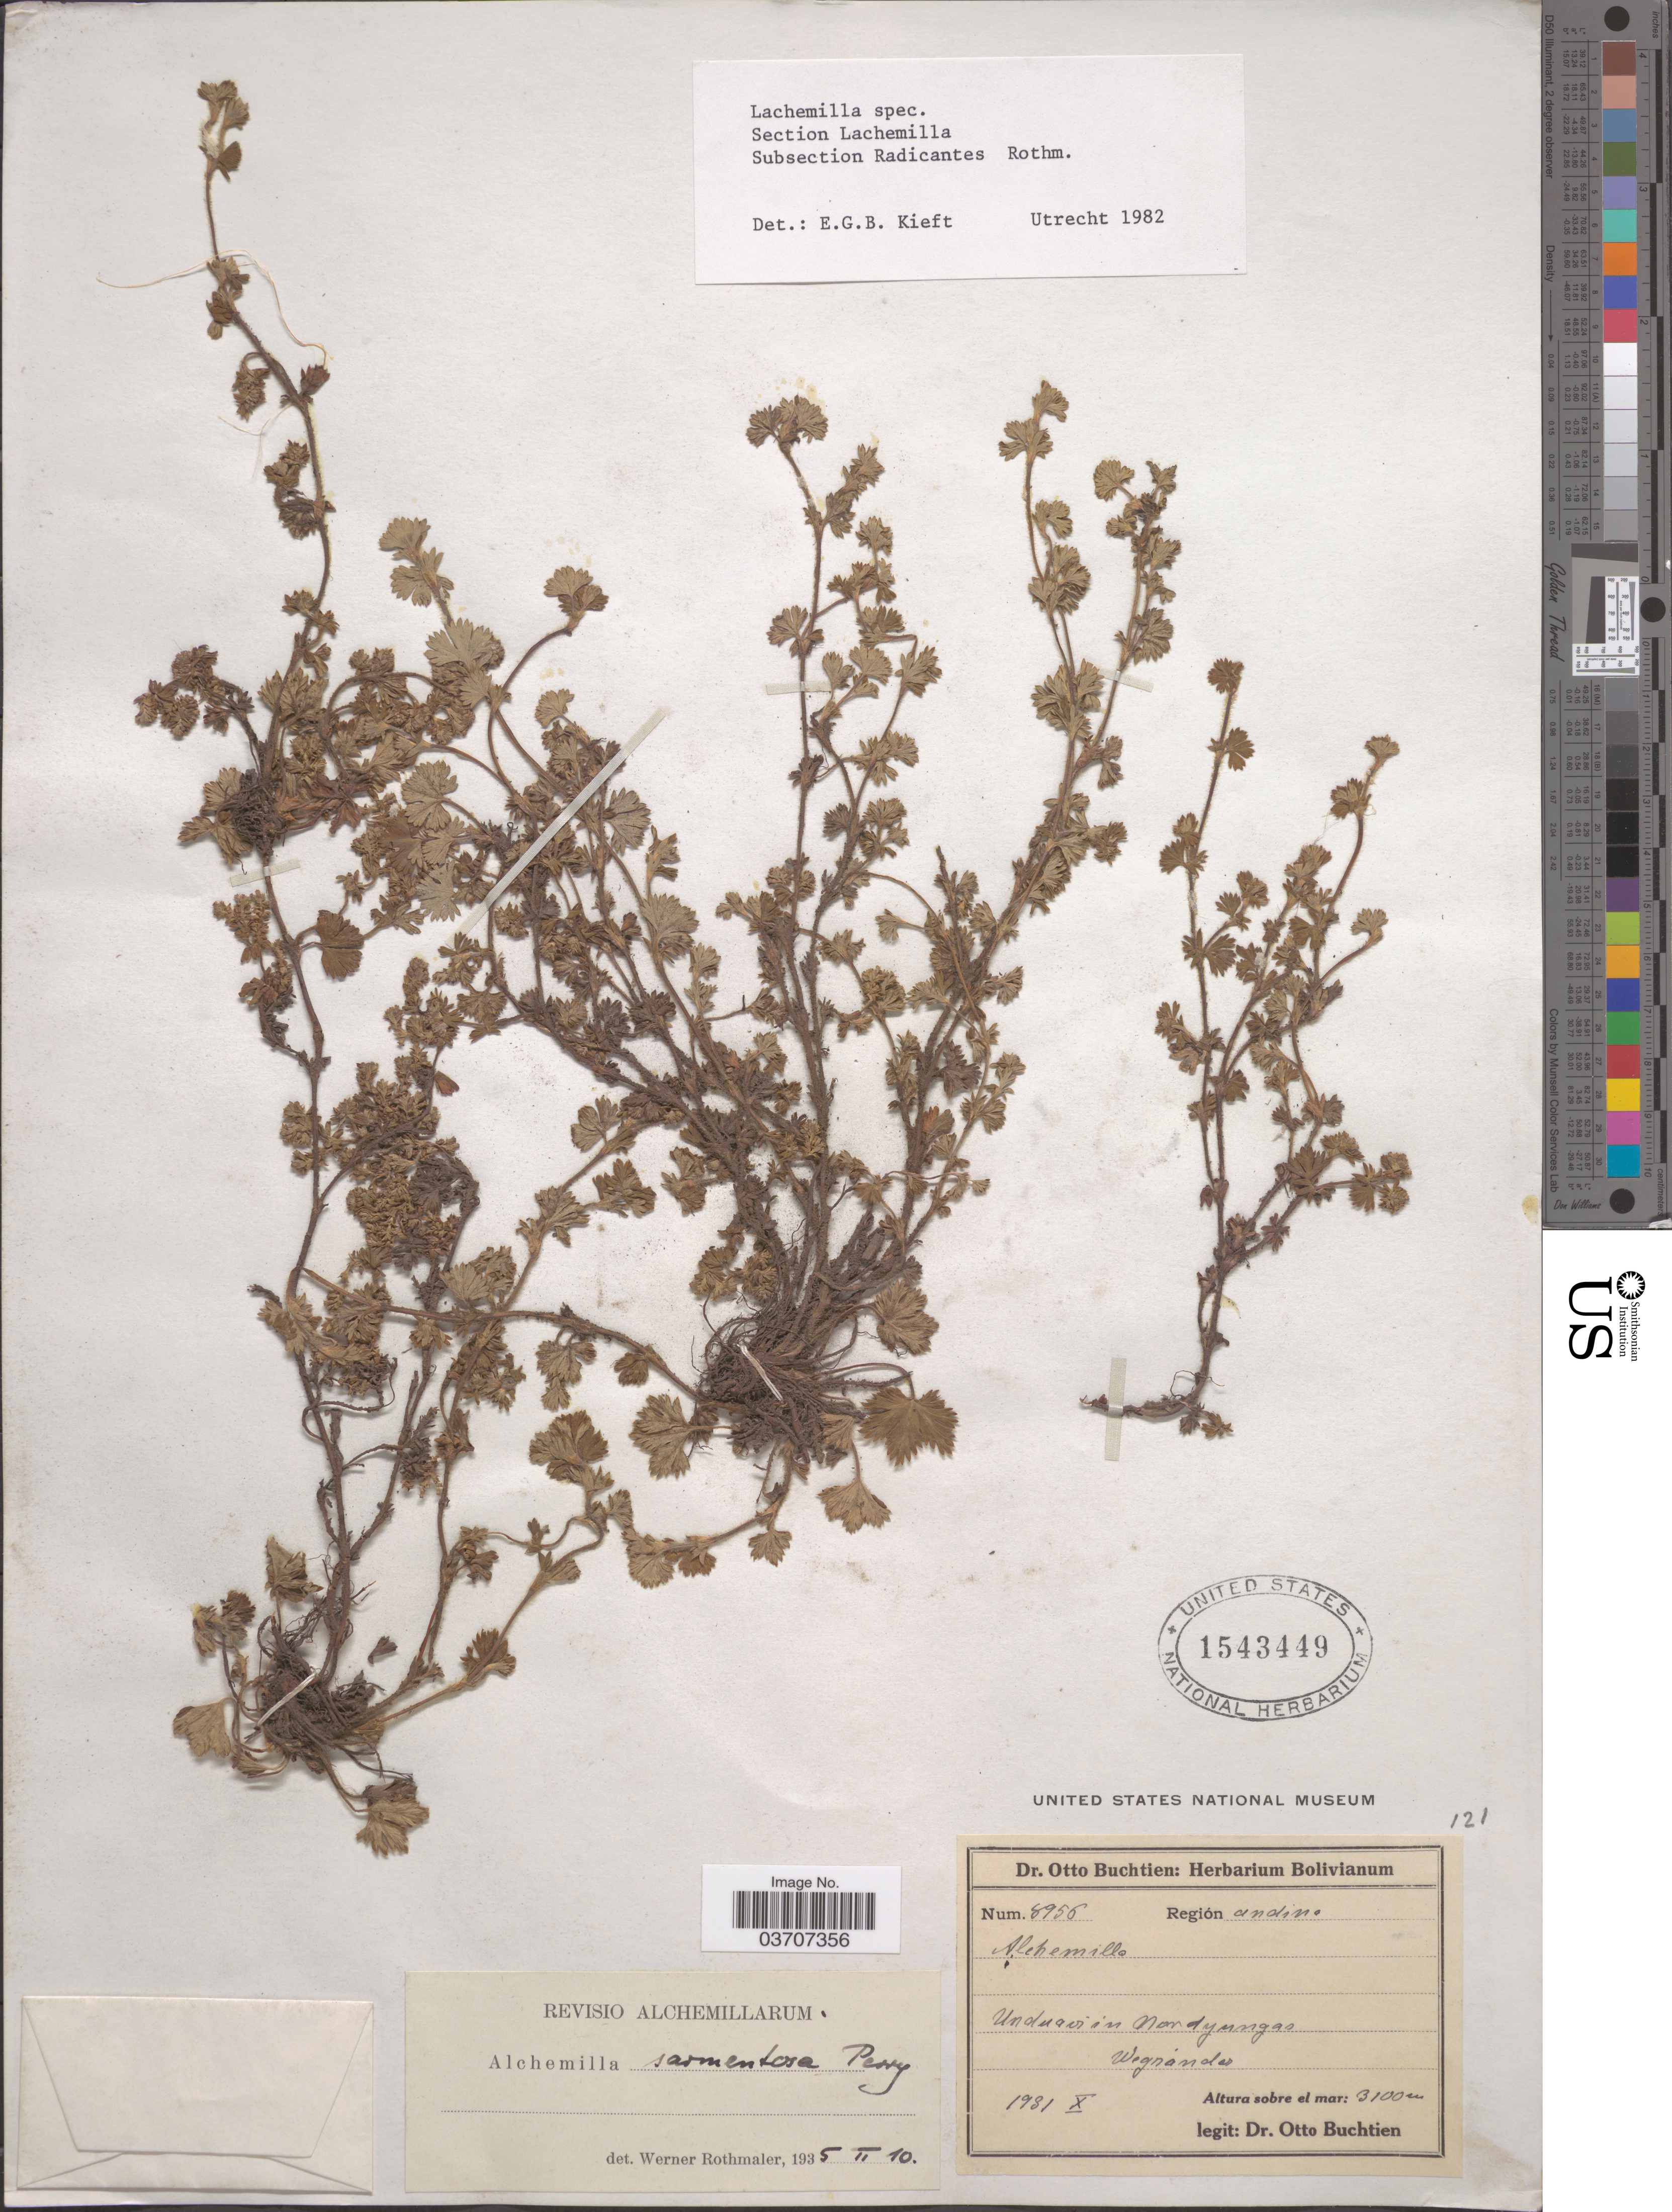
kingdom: Plantae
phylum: Tracheophyta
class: Magnoliopsida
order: Rosales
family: Rosaceae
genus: Lachemilla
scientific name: Lachemilla sp.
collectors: O. Buchtien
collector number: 8956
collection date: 1931-10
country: Bolivia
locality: Región andina. Unduavi in Nordyungas.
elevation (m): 3100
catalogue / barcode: US 1543449